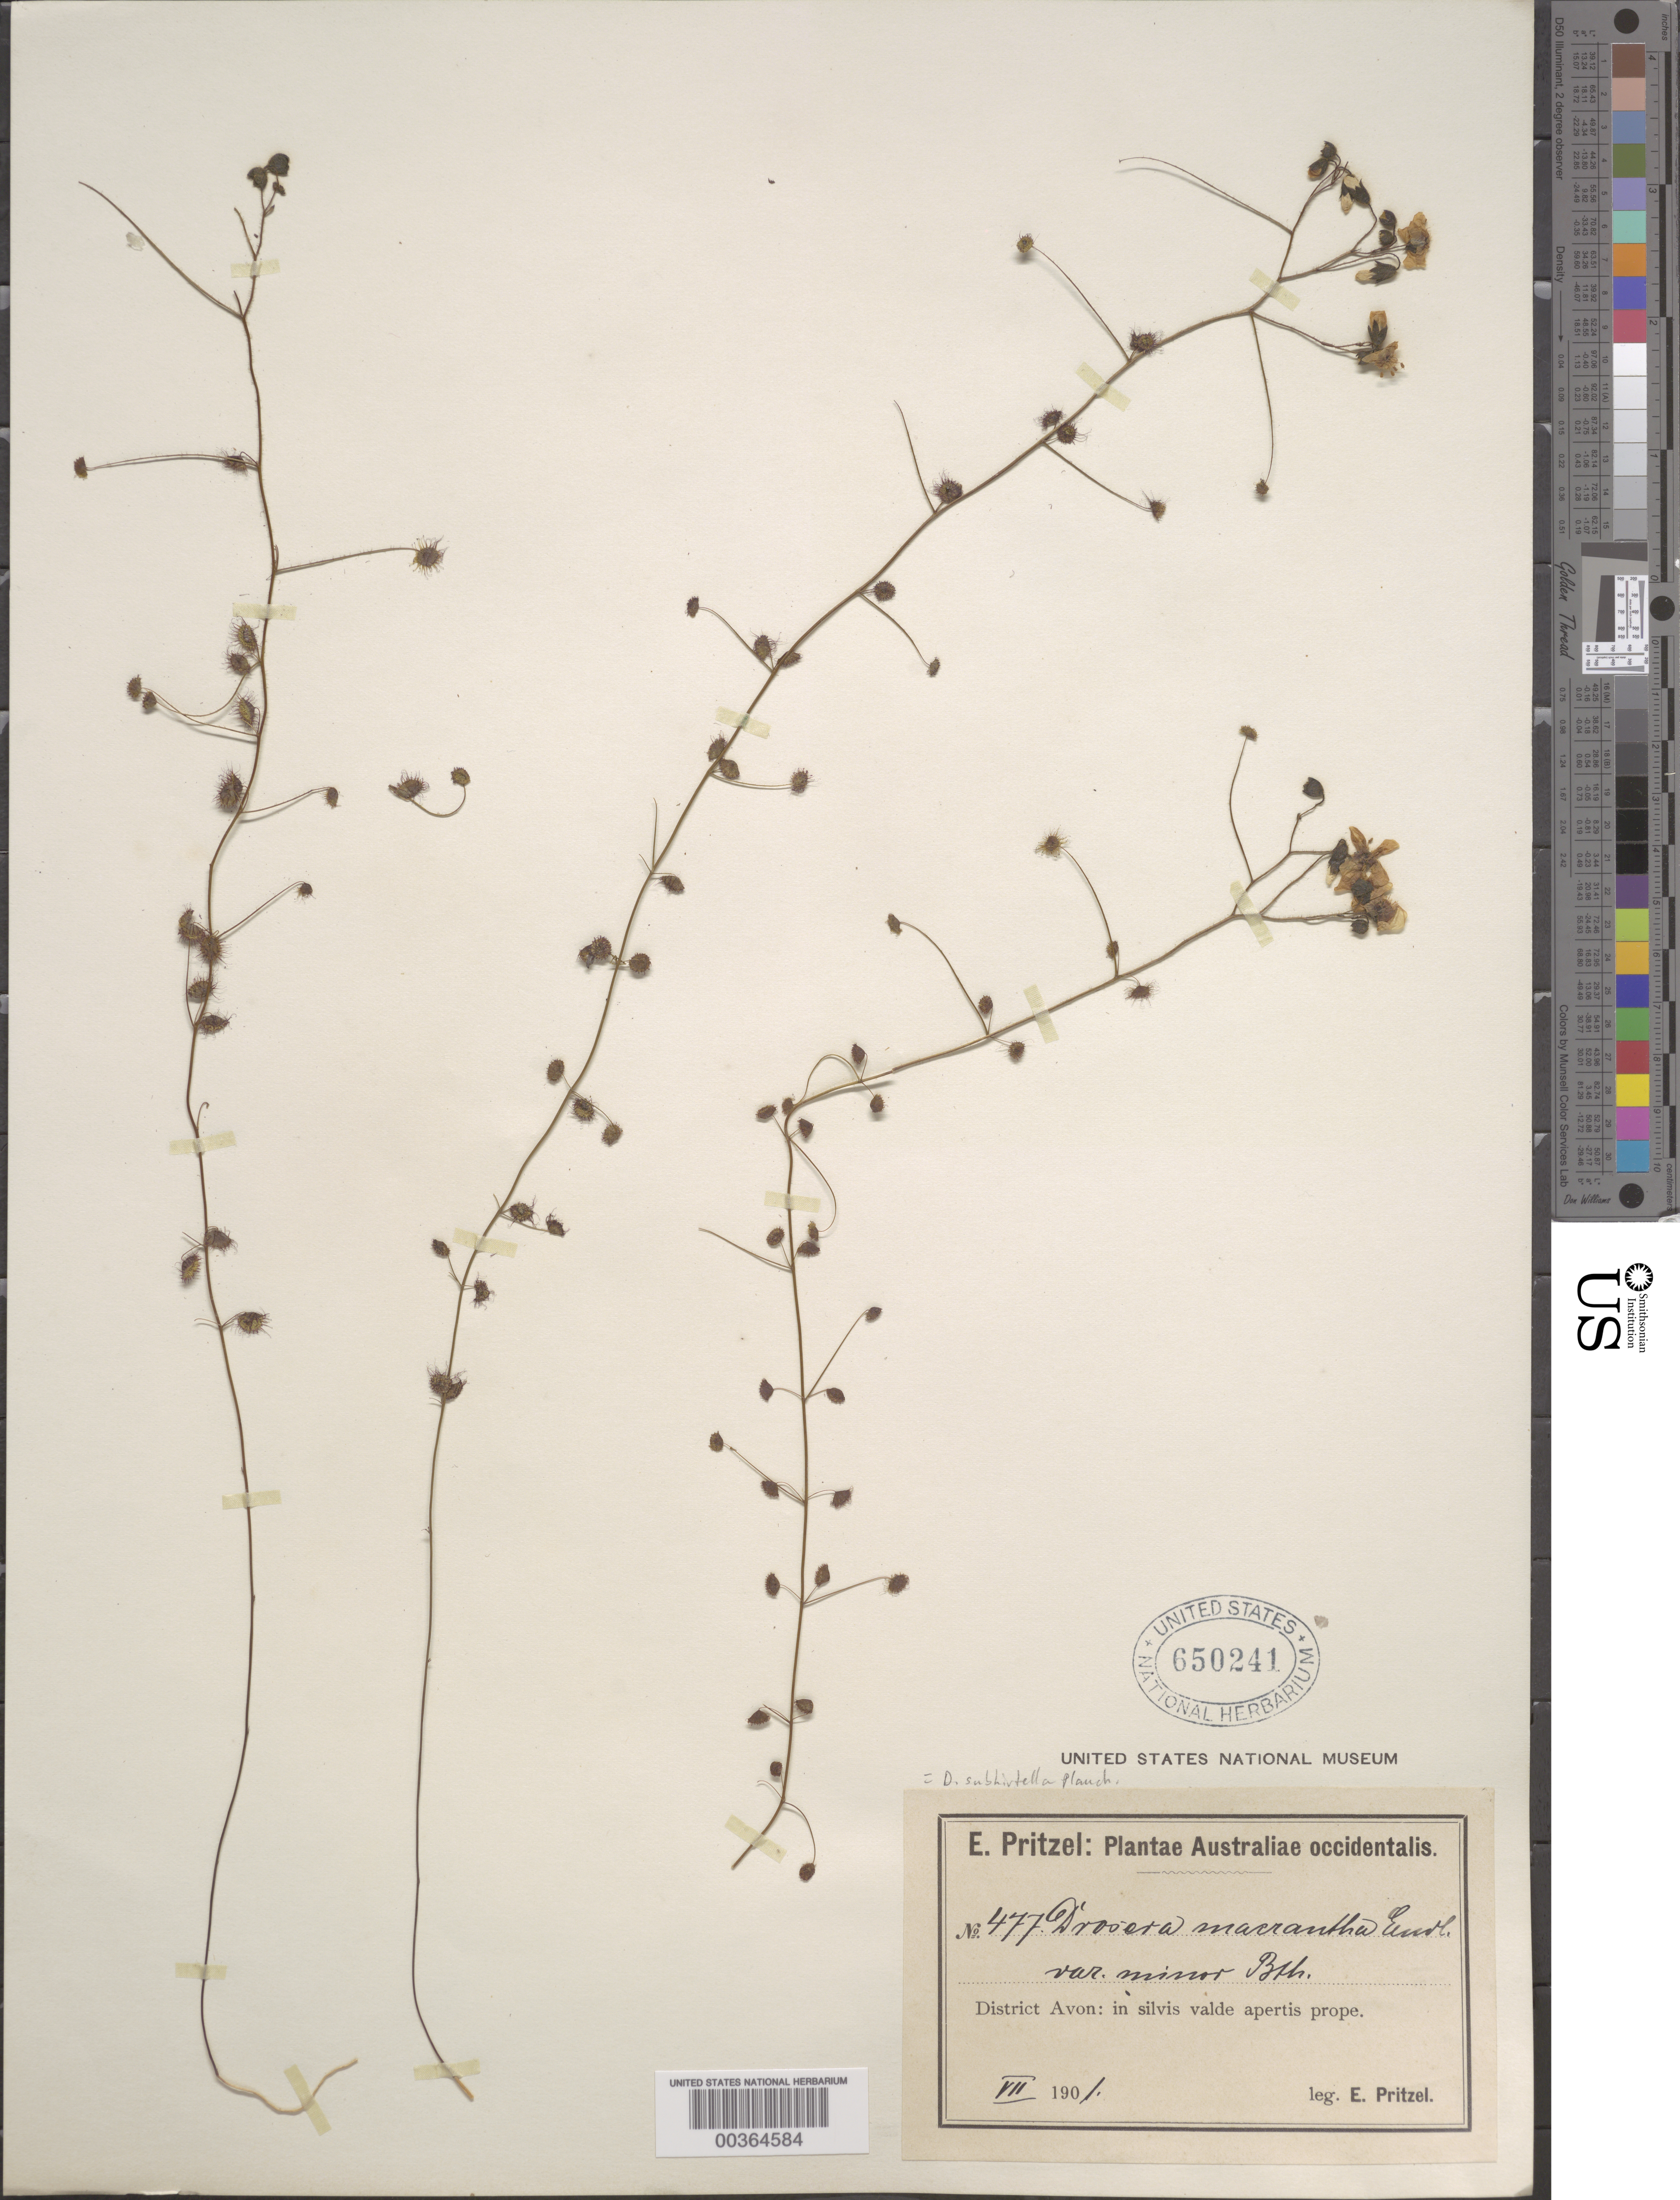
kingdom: Plantae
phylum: Tracheophyta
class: Magnoliopsida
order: Caryophyllales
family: Droseraceae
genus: Drosera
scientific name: Drosera macrantha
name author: Endl.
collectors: E. G. Pritzel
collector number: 477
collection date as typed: Jul 1901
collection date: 1901-07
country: Australia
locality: Avon district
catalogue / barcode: US 650241